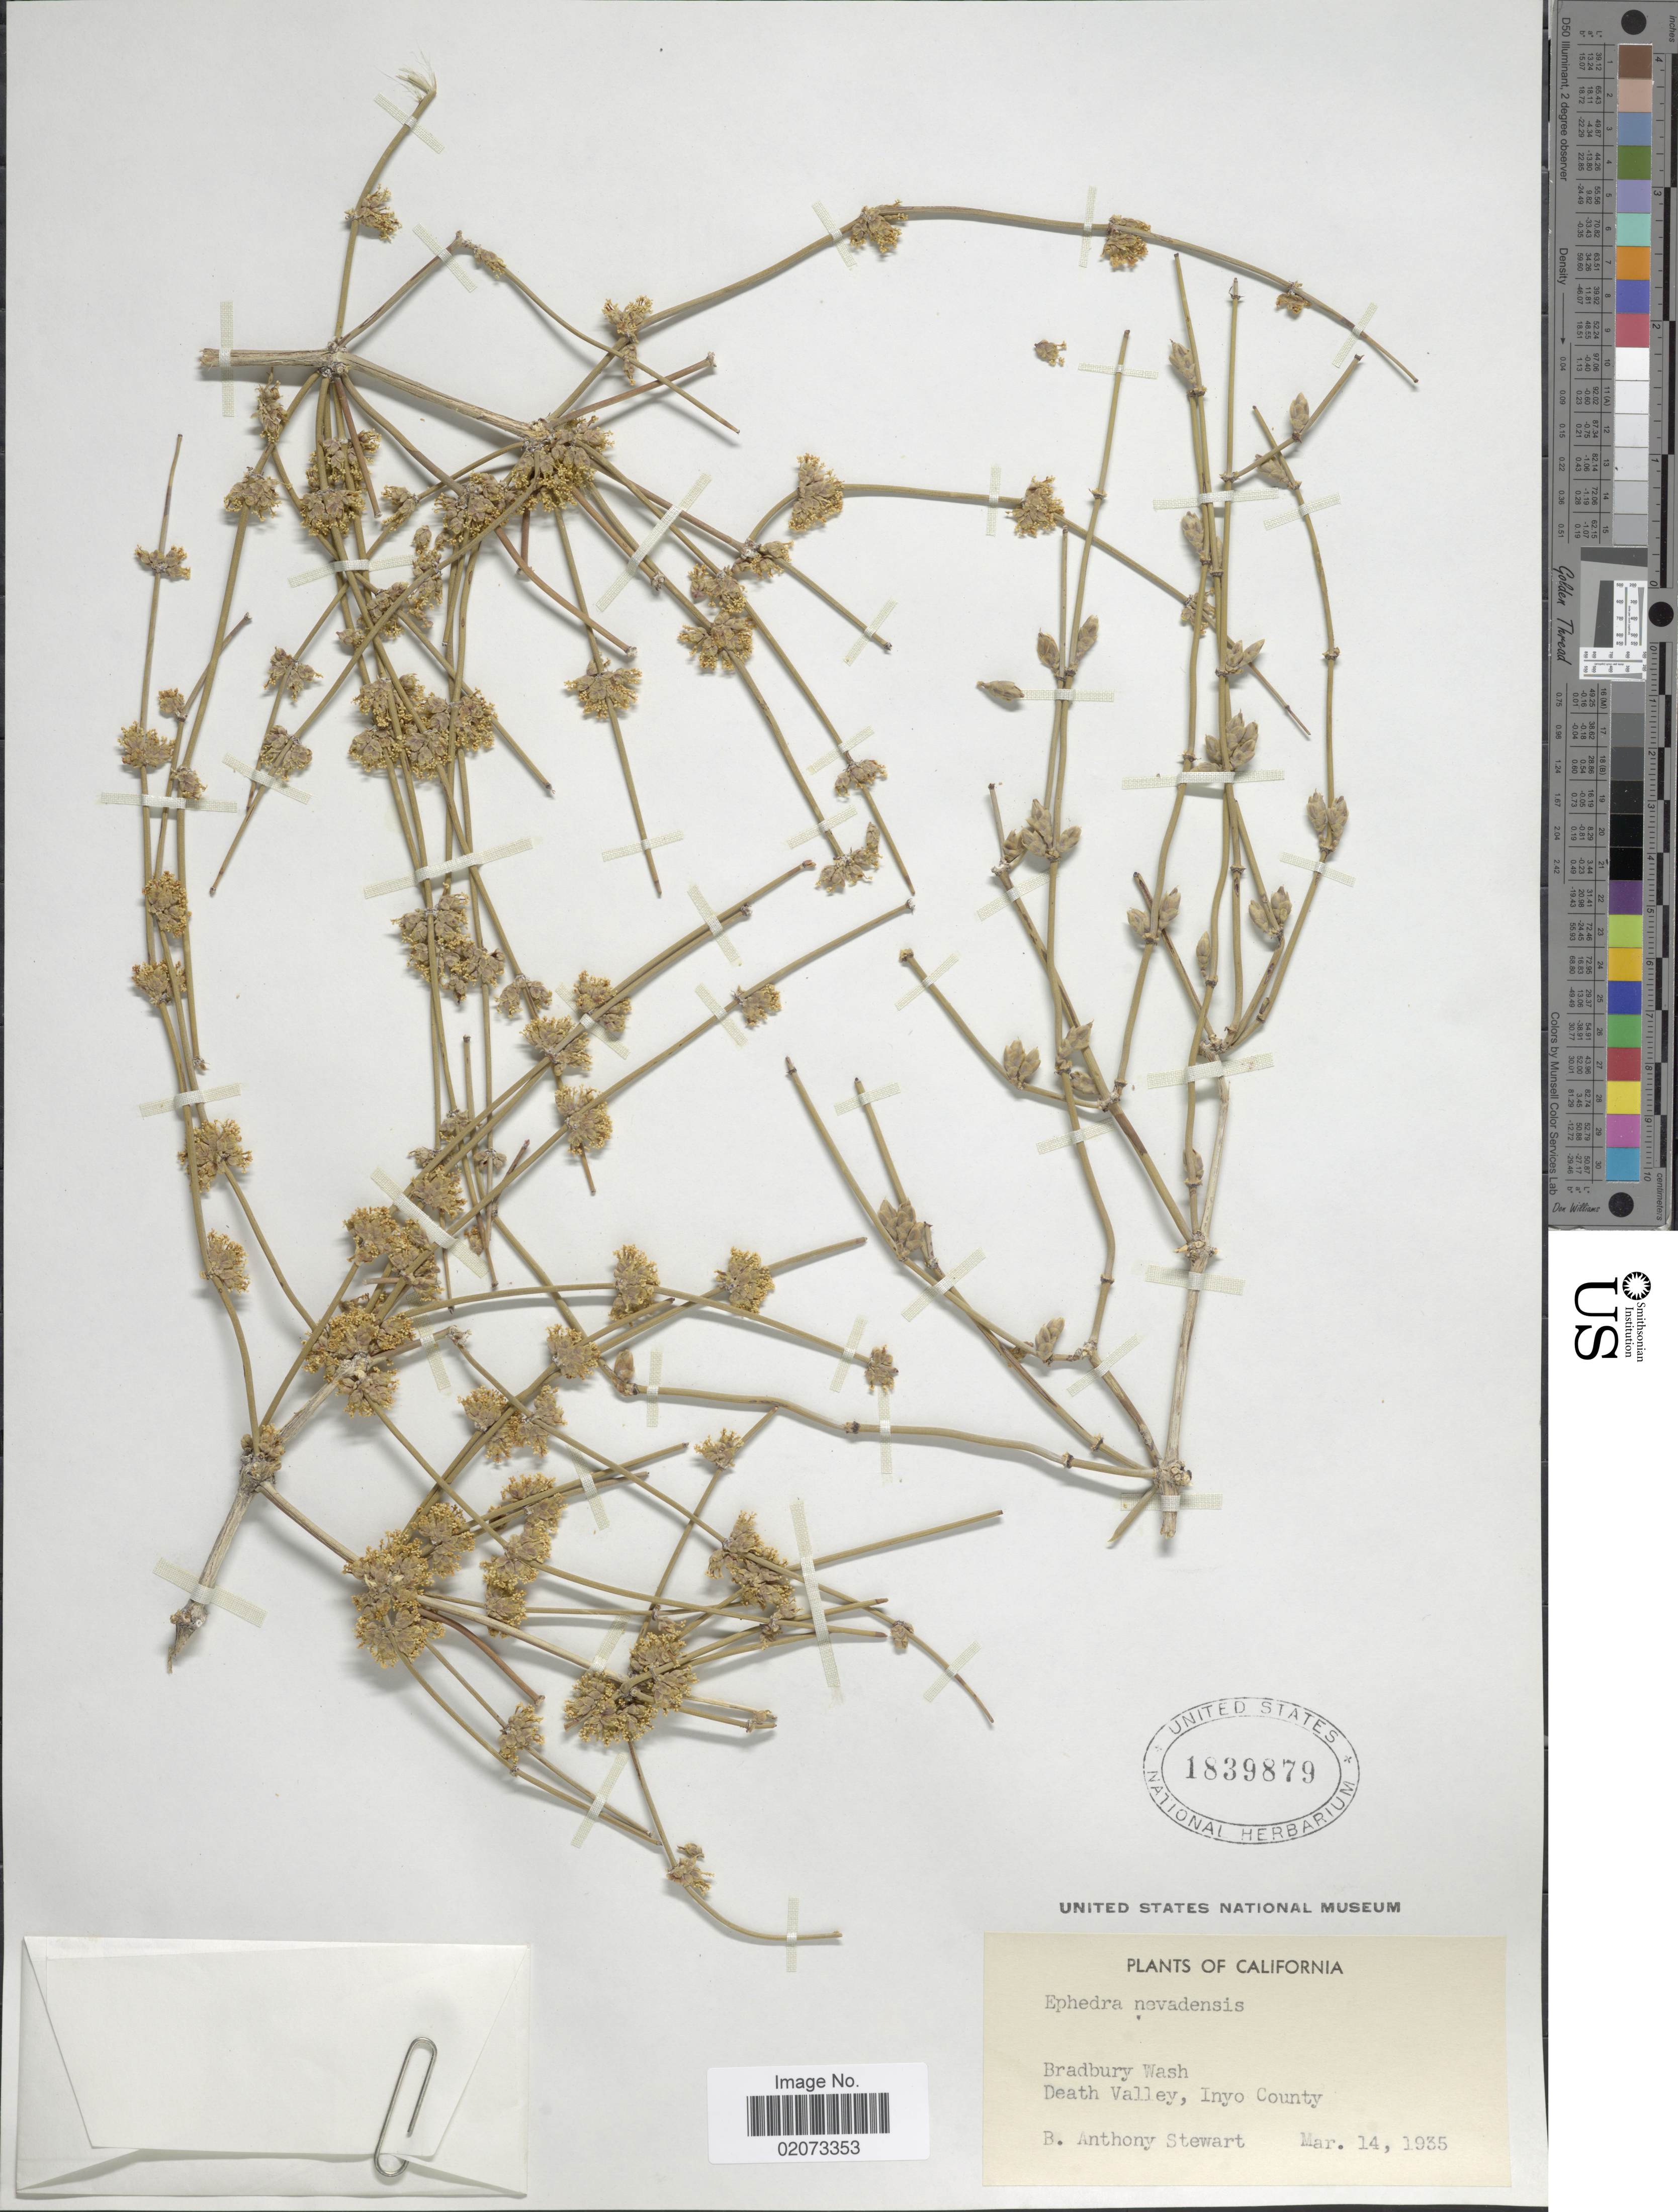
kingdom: Plantae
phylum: Tracheophyta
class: Gnetopsida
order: Ephedrales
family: Ephedraceae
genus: Ephedra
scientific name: Ephedra nevadensis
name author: S. Watson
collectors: B. Stewart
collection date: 1935-03-14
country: United States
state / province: California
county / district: Inyo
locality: Bradbury Wash, Death Valley, Inyo County.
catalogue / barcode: US 1839879